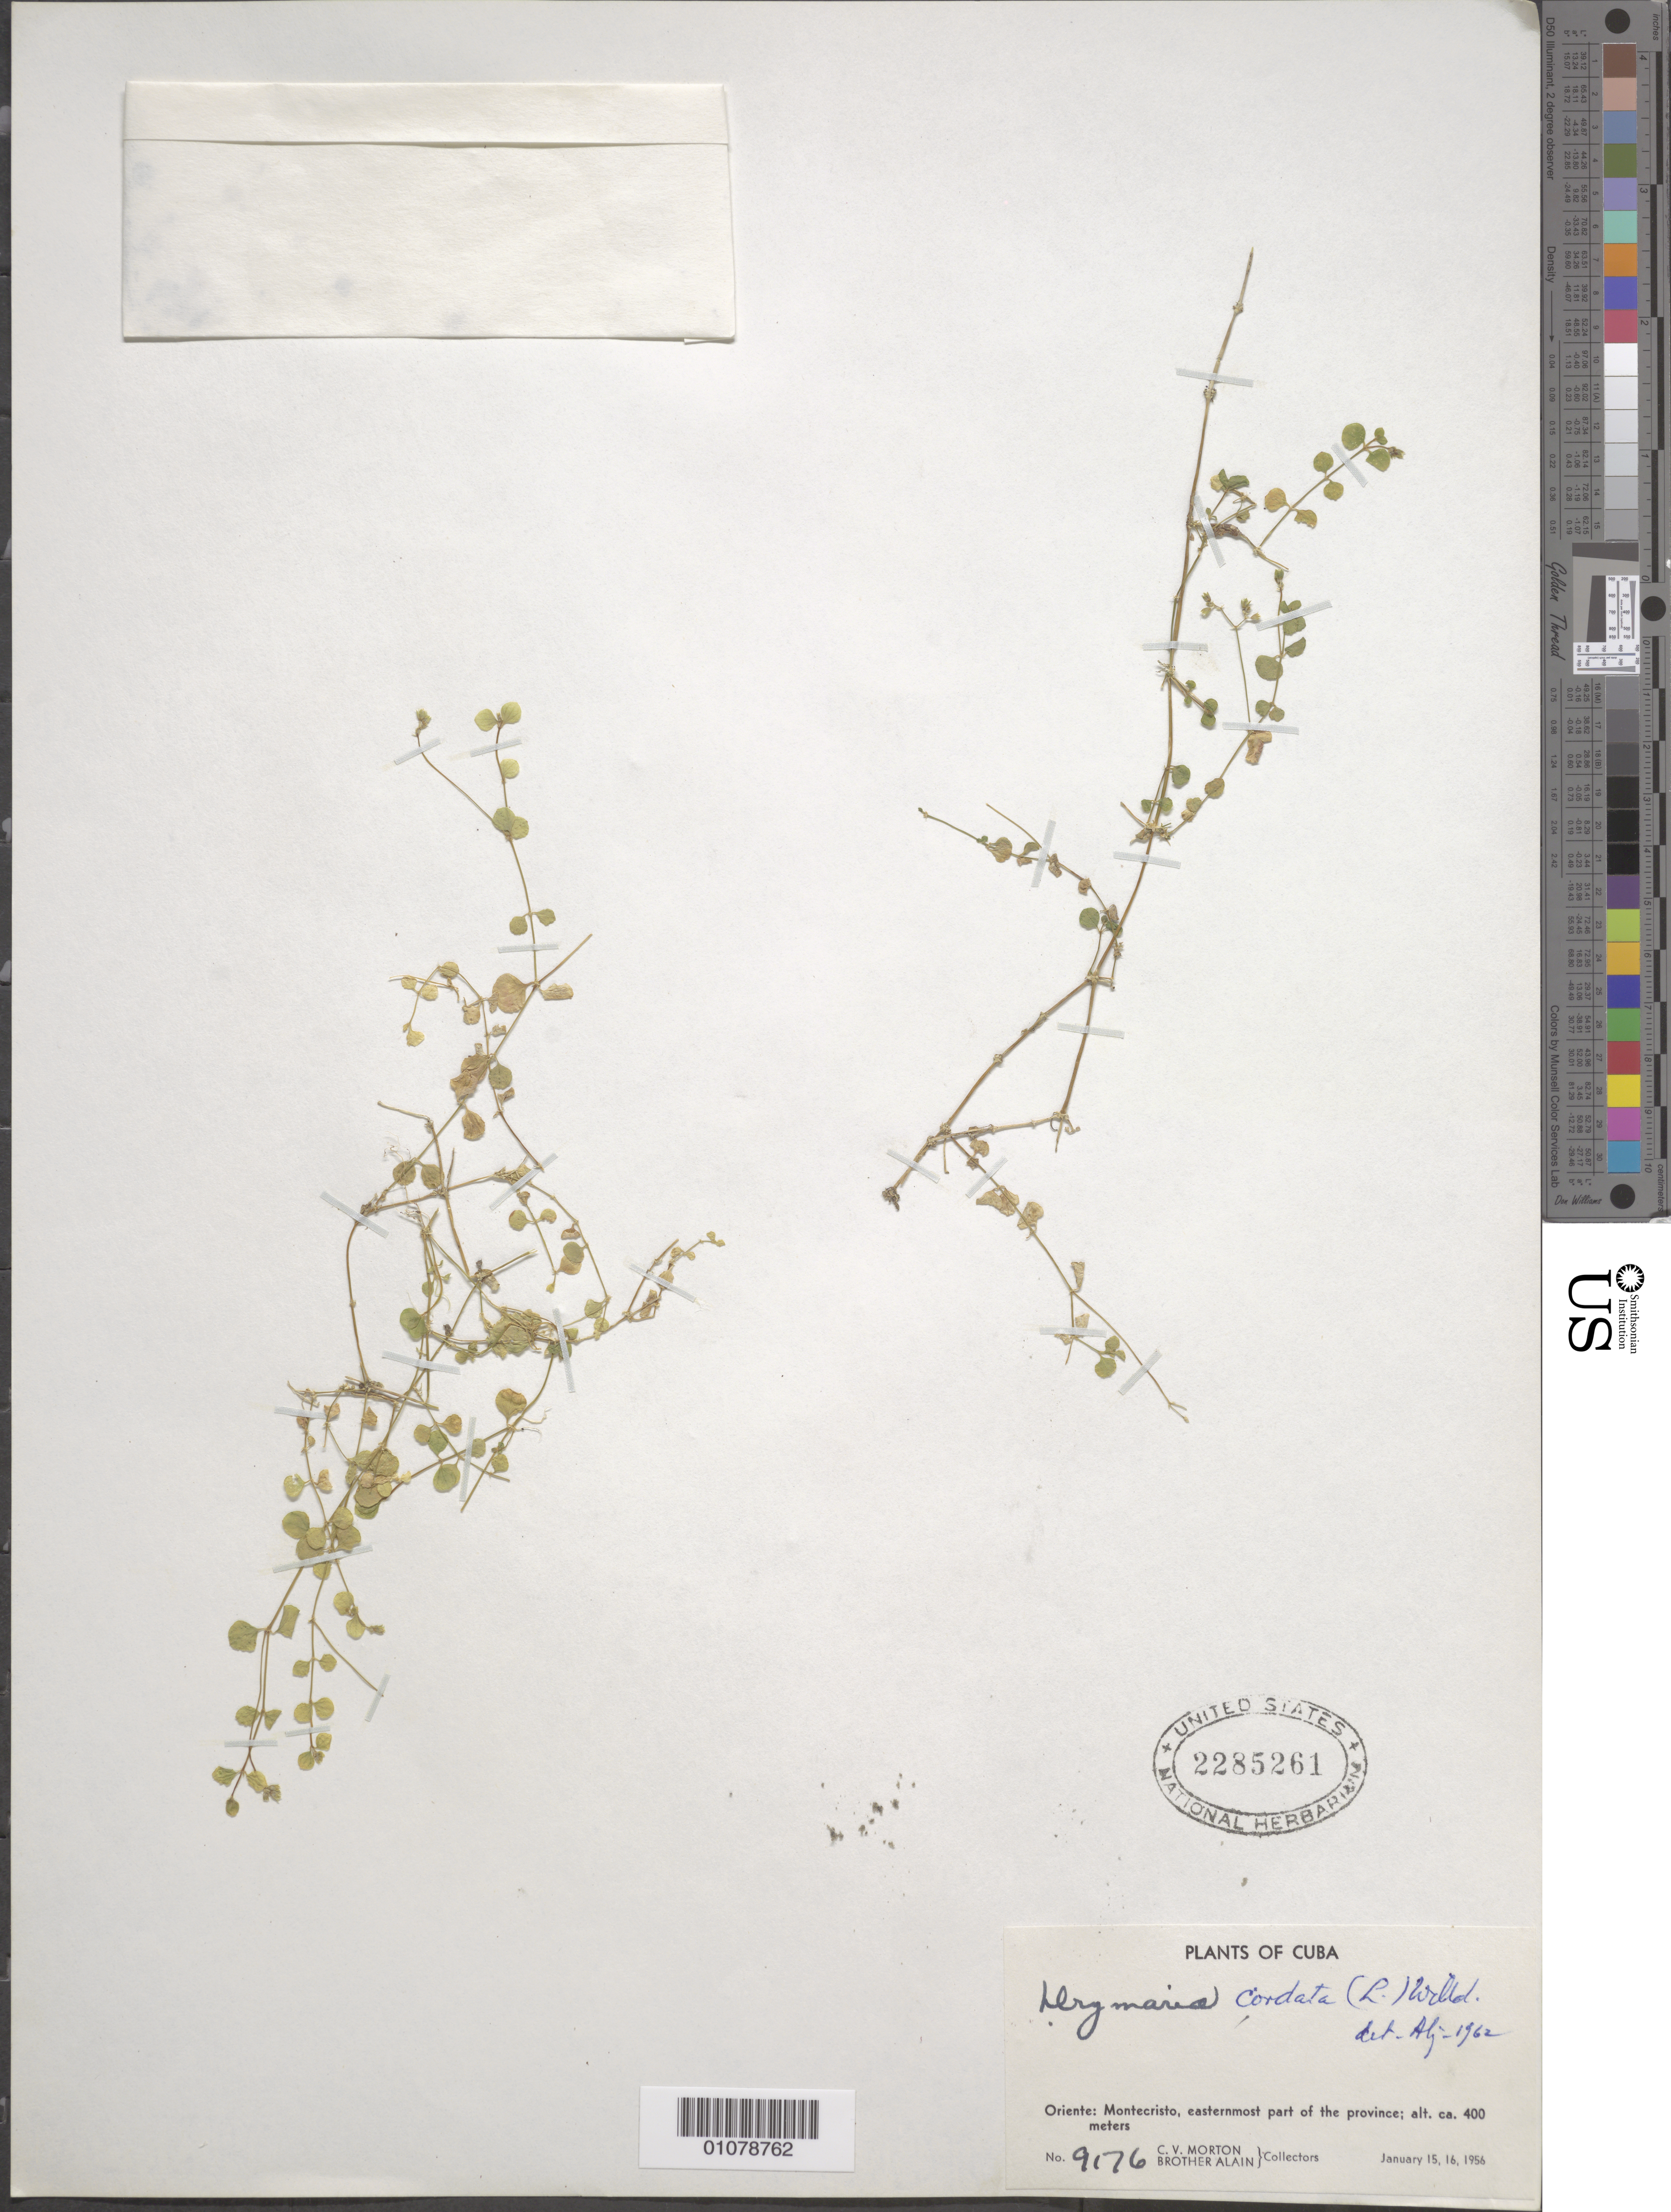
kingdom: Plantae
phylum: Tracheophyta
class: Magnoliopsida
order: Caryophyllales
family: Caryophyllaceae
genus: Drymaria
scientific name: Drymaria cordata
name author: (L.) Willd. ex Schult.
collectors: C. V. Morton & A. H. Liogier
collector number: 9176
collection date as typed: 15 Jan 1956 and 16 Jan 1956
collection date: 1956-01-15,1956-01-16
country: Cuba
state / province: Guantánamo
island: Cuba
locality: Oriente: Montecristo, easternmost part of the province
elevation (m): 400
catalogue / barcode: US 2285261